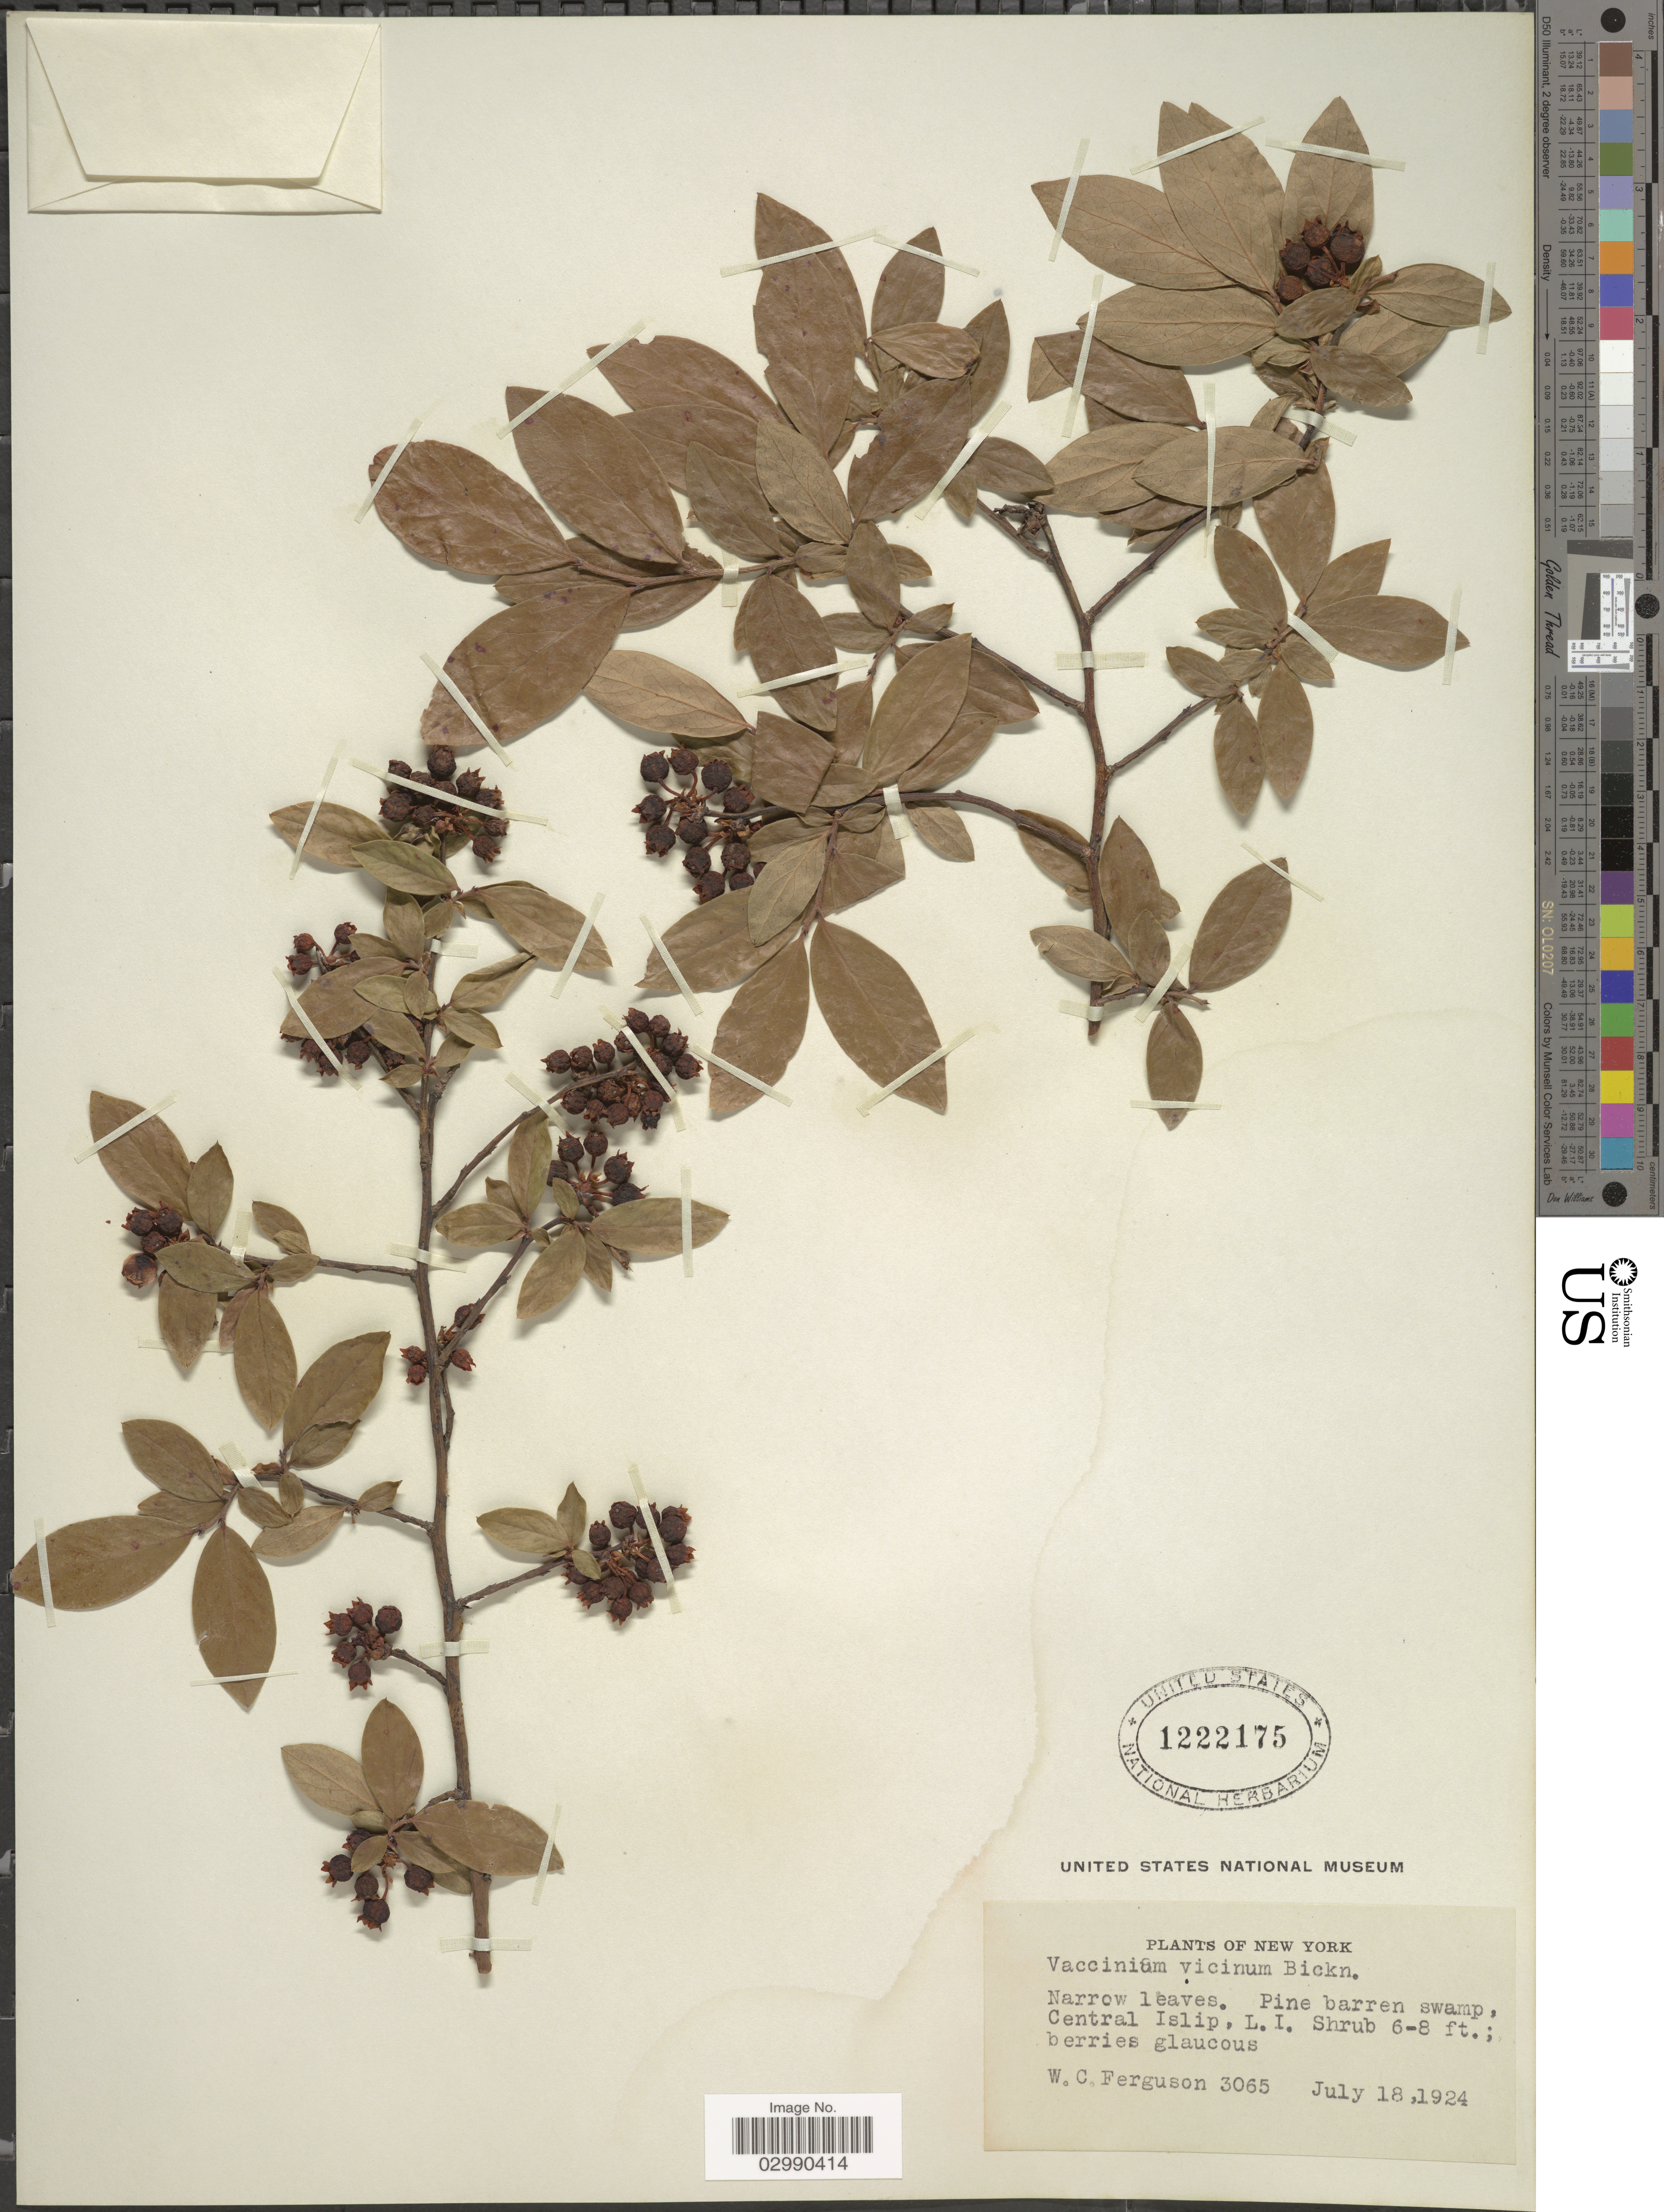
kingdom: Plantae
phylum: Tracheophyta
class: Magnoliopsida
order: Ericales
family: Ericaceae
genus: Vaccinium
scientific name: Vaccinium vicinum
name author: E.P. Bicknell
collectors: W. Ferguson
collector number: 3065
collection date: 1924-07-18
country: United States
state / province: New York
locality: Pine barren swamp, Central Islip, L.I.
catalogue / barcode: US 1222175